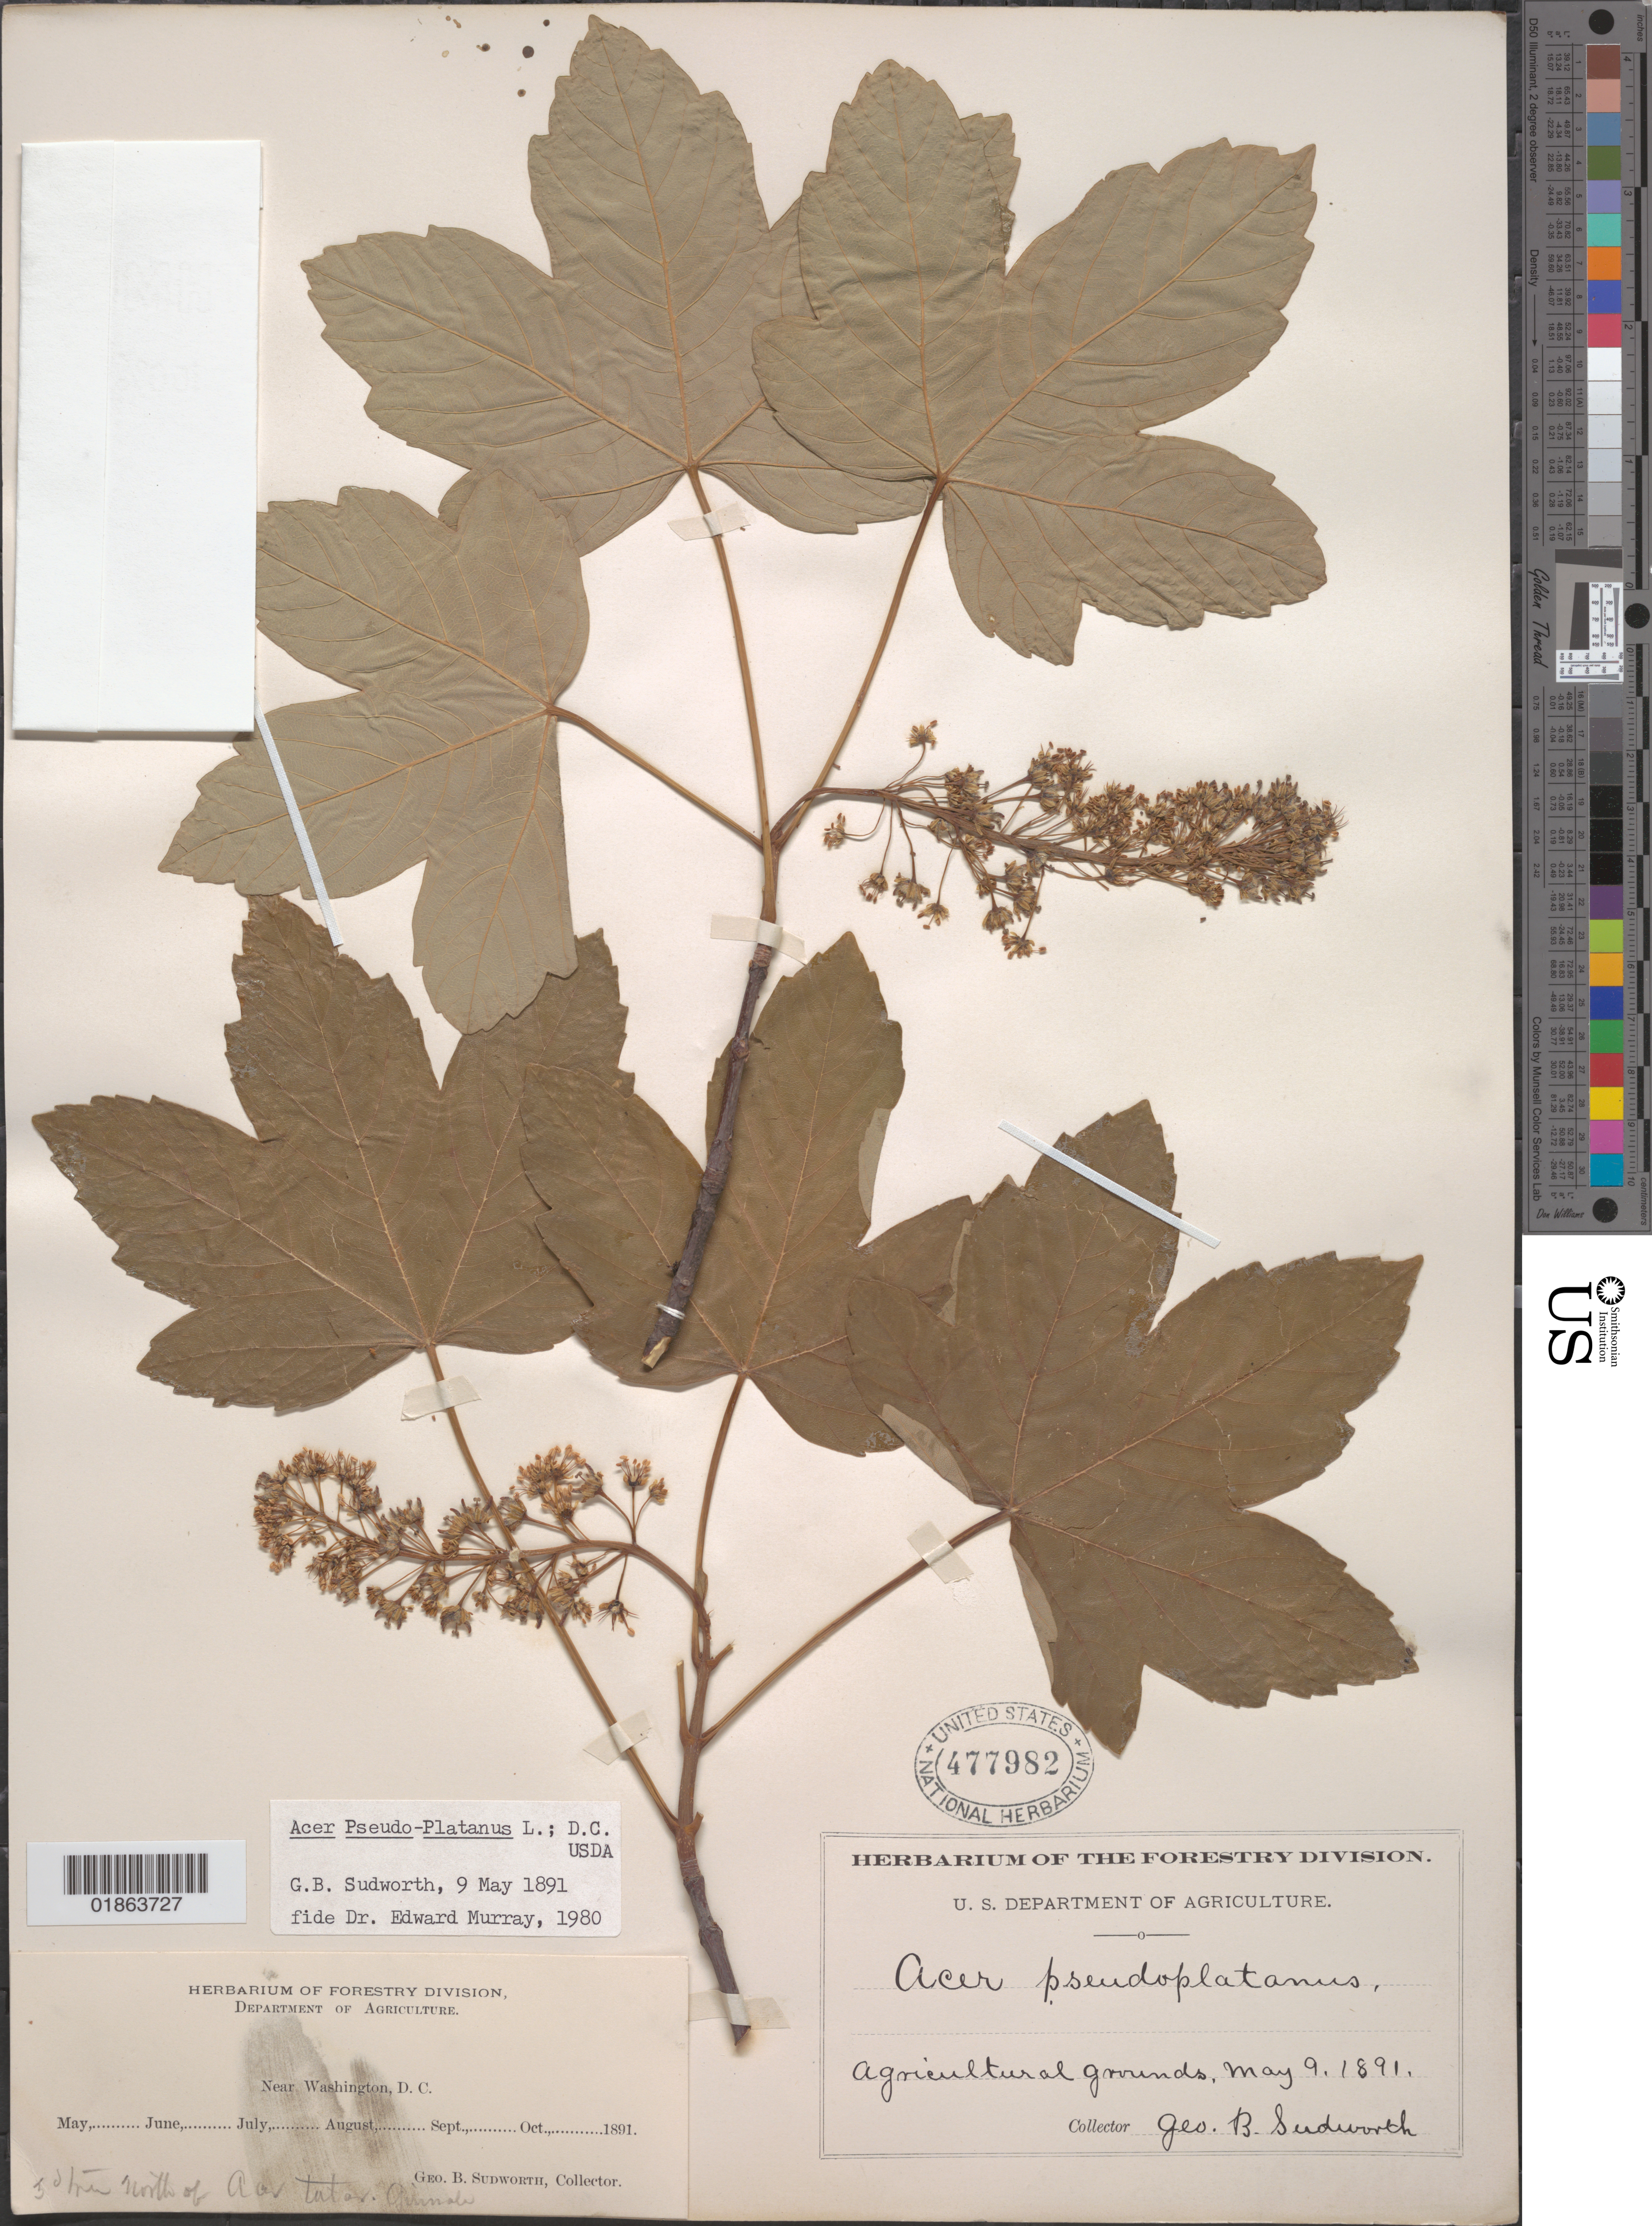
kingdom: Plantae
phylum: Tracheophyta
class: Magnoliopsida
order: Sapindales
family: Sapindaceae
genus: Acer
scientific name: Acer pseudoplatanus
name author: L.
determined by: Murray, Edward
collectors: G. B. Sudworth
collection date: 1891-05-09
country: United States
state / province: District of Columbia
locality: Agricultural grounds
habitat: Cultivated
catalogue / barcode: US 477982